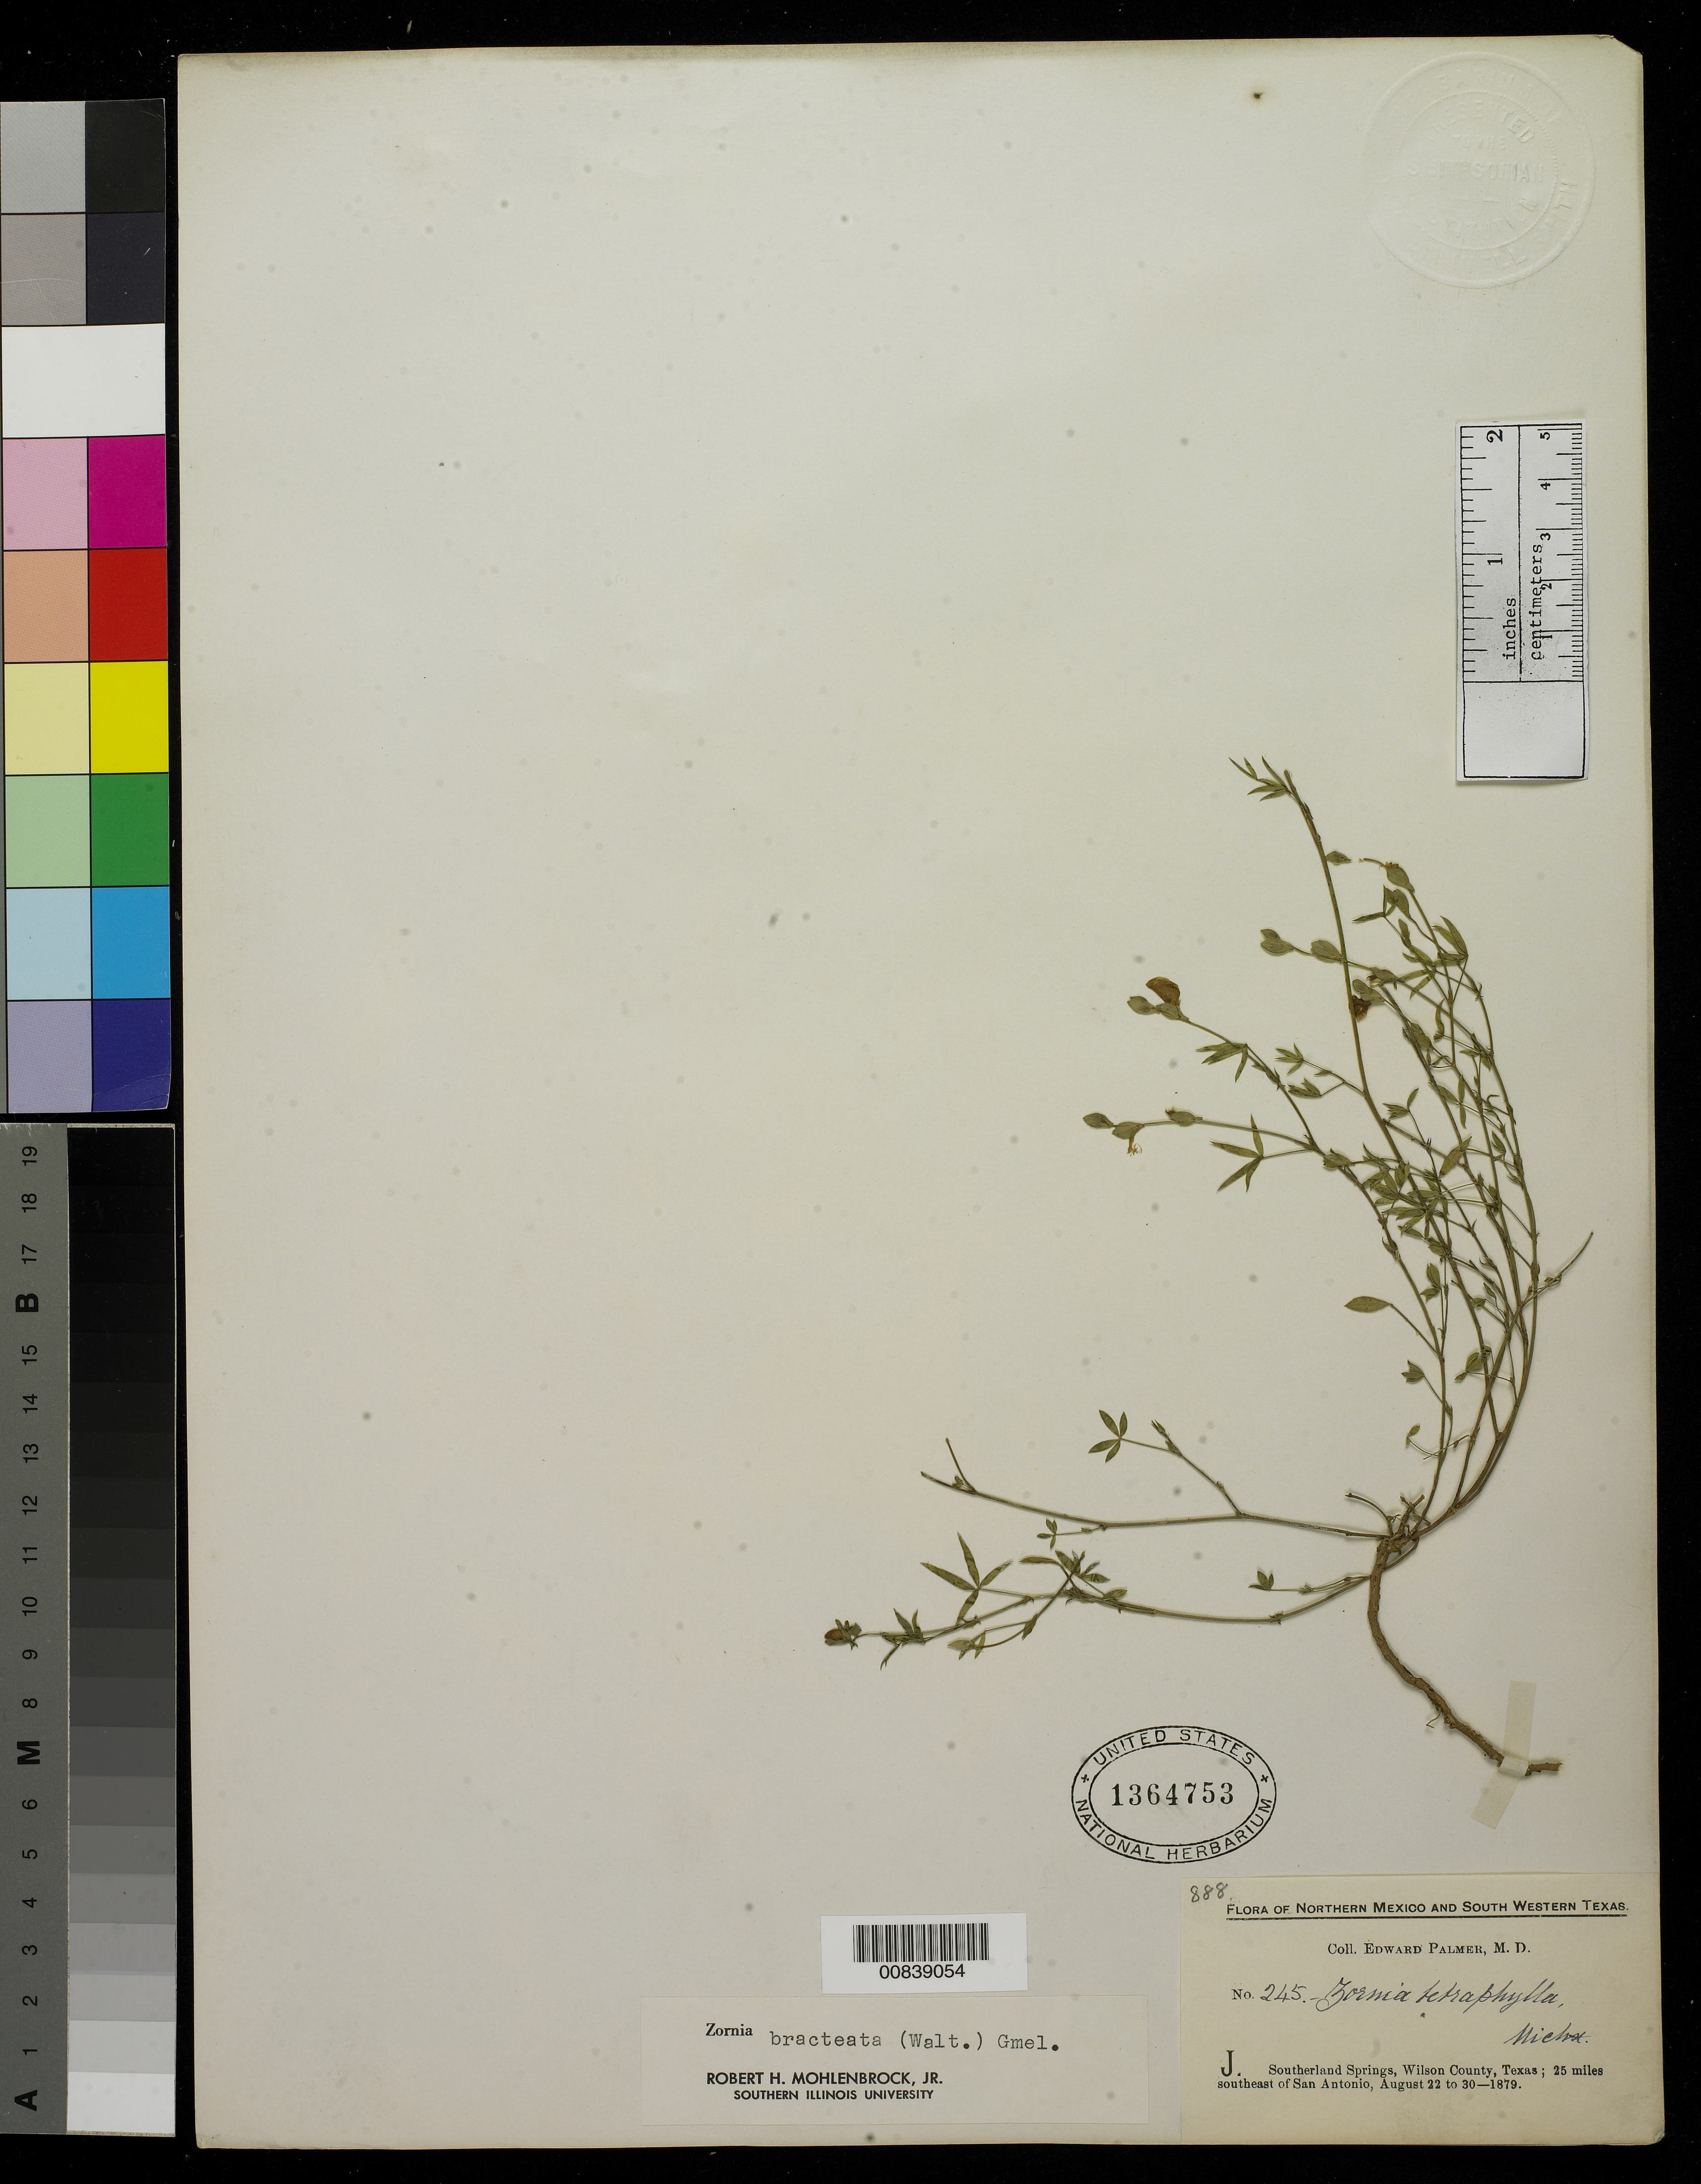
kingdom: Plantae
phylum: Tracheophyta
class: Magnoliopsida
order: Fabales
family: Fabaceae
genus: Zornia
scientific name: Zornia bracteata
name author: J.F. Gmel.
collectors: E. Palmer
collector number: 245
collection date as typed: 22 Aug 1879 to 30 Aug 1879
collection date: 1879-08-22/1879-08-30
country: United States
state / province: Texas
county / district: Wilson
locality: J. Southerland Springs, Wilson County, Texas; 25 miles southeast of San Antonio.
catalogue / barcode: US 1364753